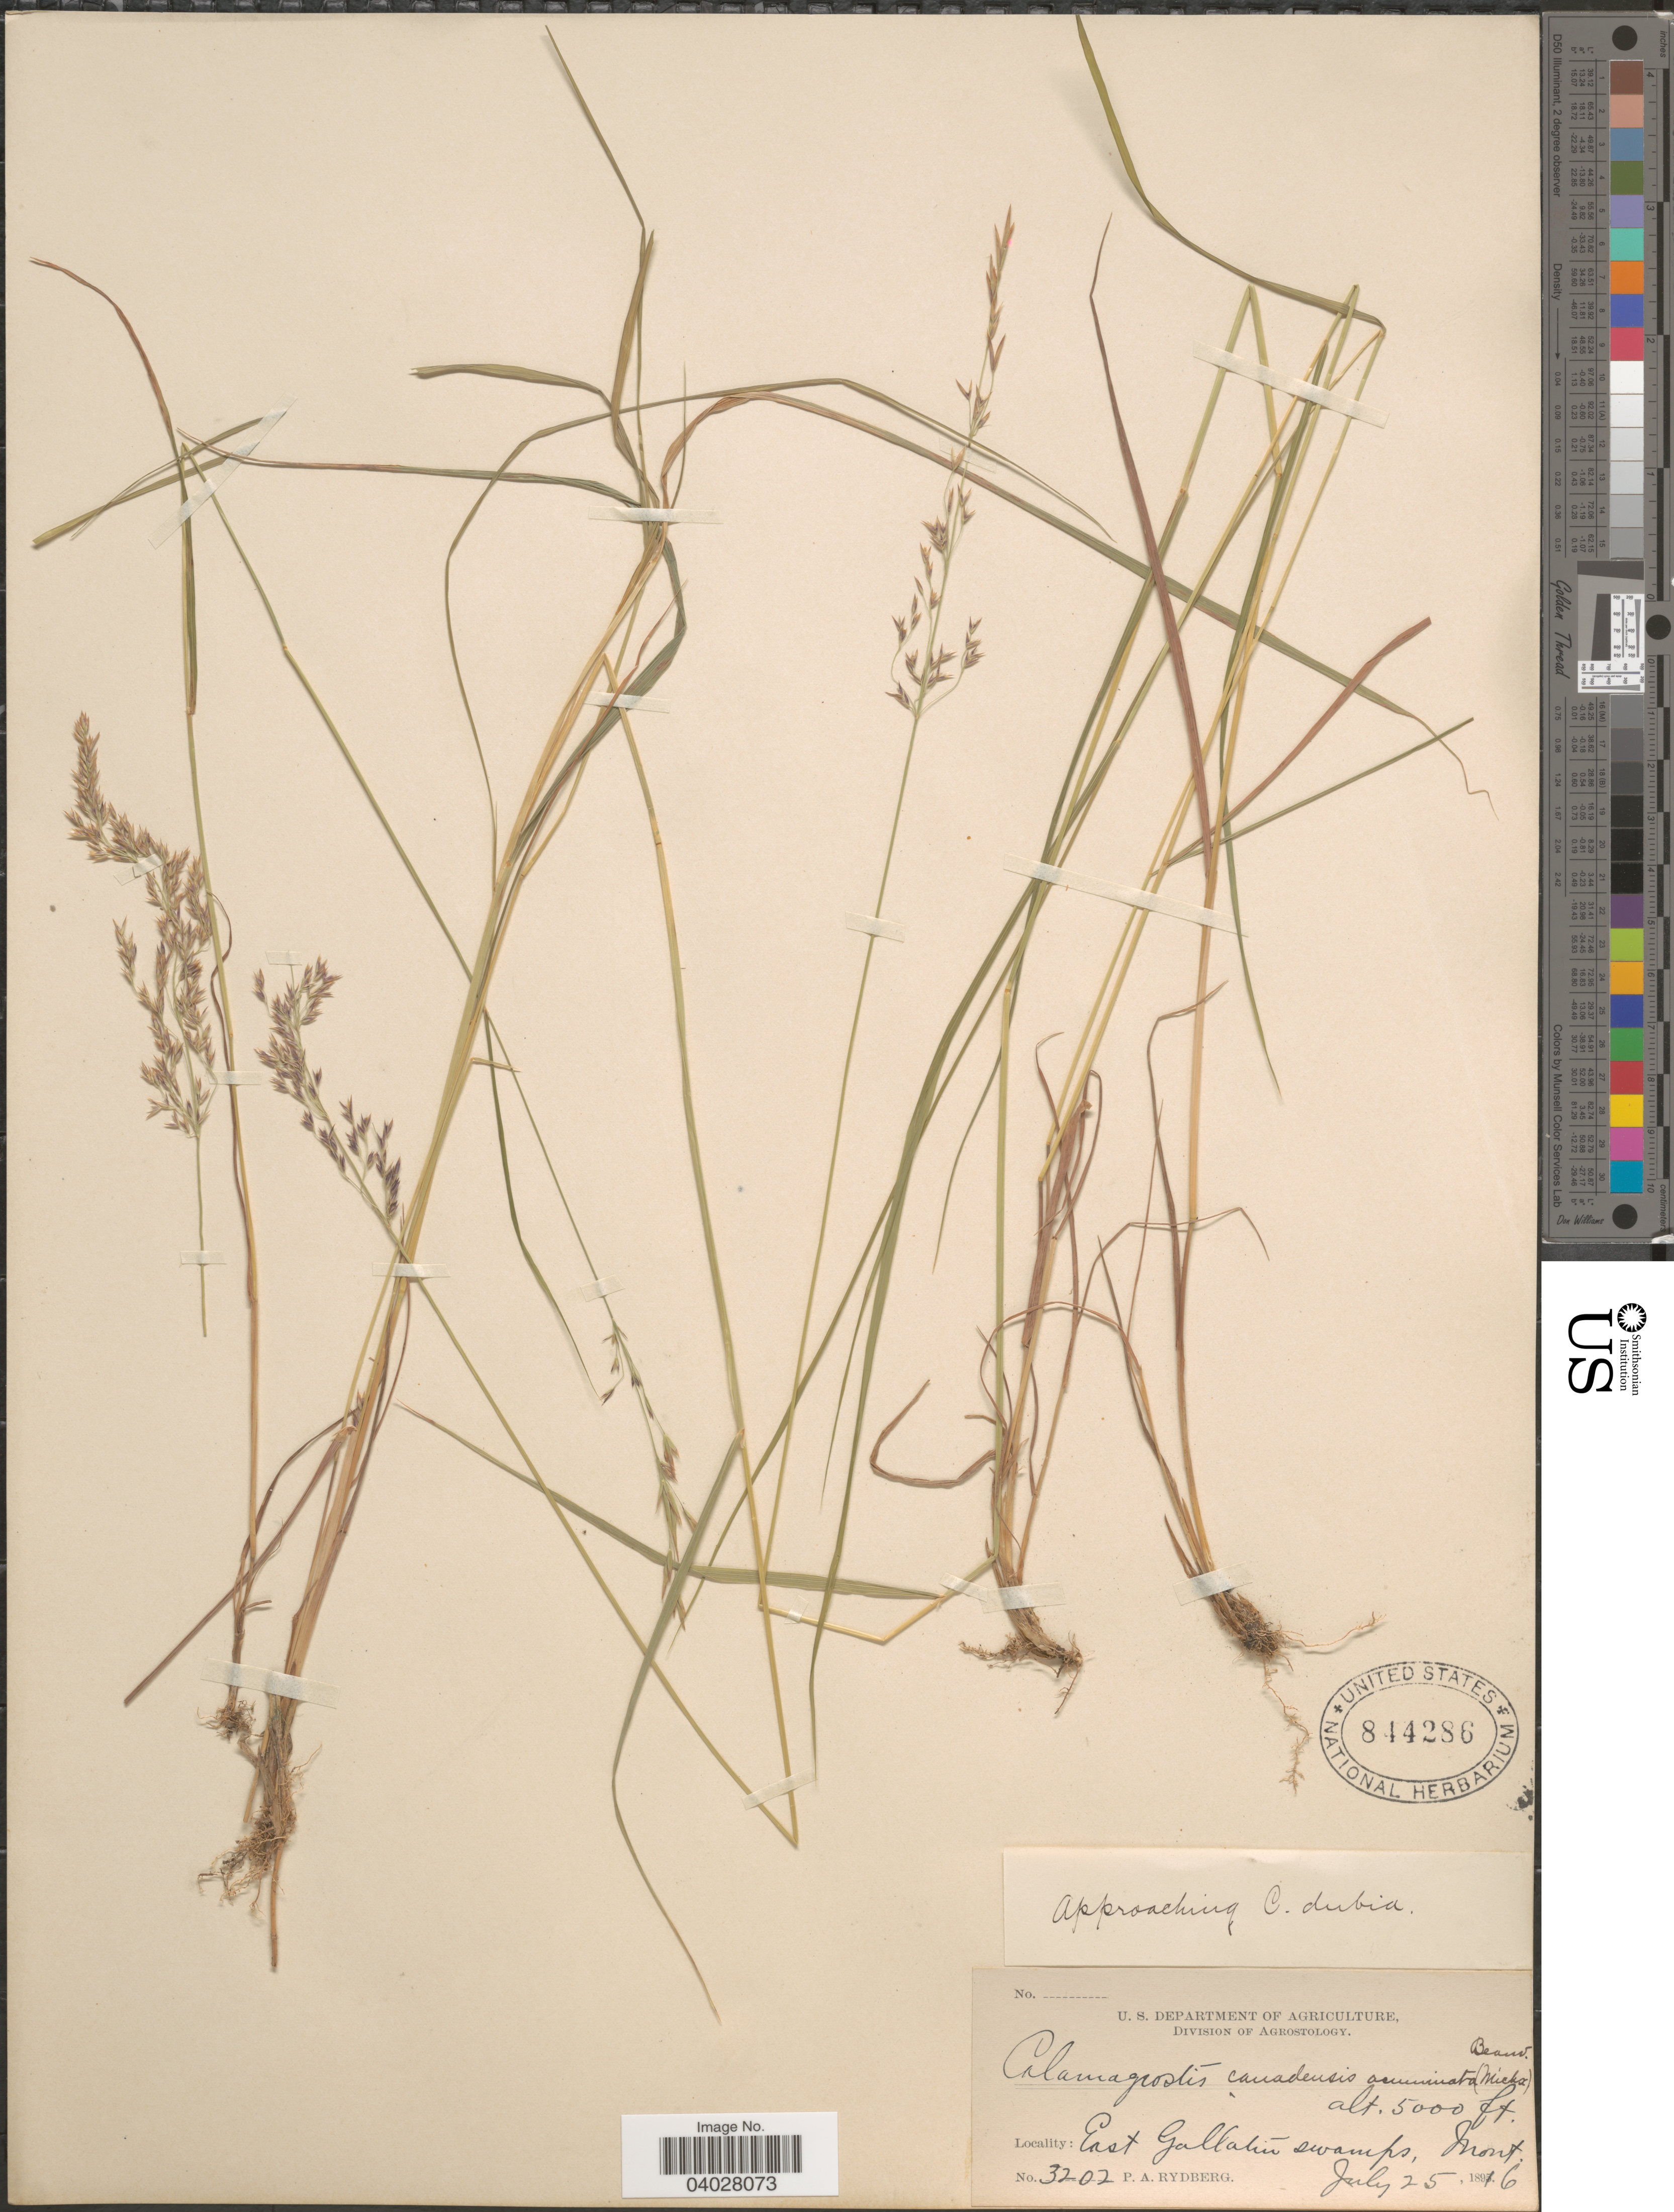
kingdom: Plantae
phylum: Tracheophyta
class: Liliopsida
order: Poales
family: Poaceae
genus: Calamagrostis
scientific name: Calamagrostis canadensis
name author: (Michx.) P. Beauv.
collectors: P. A. Rydberg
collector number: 3202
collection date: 1896-07-25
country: United States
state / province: Montana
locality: East Gallatin swamps.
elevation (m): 1524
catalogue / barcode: US 844286